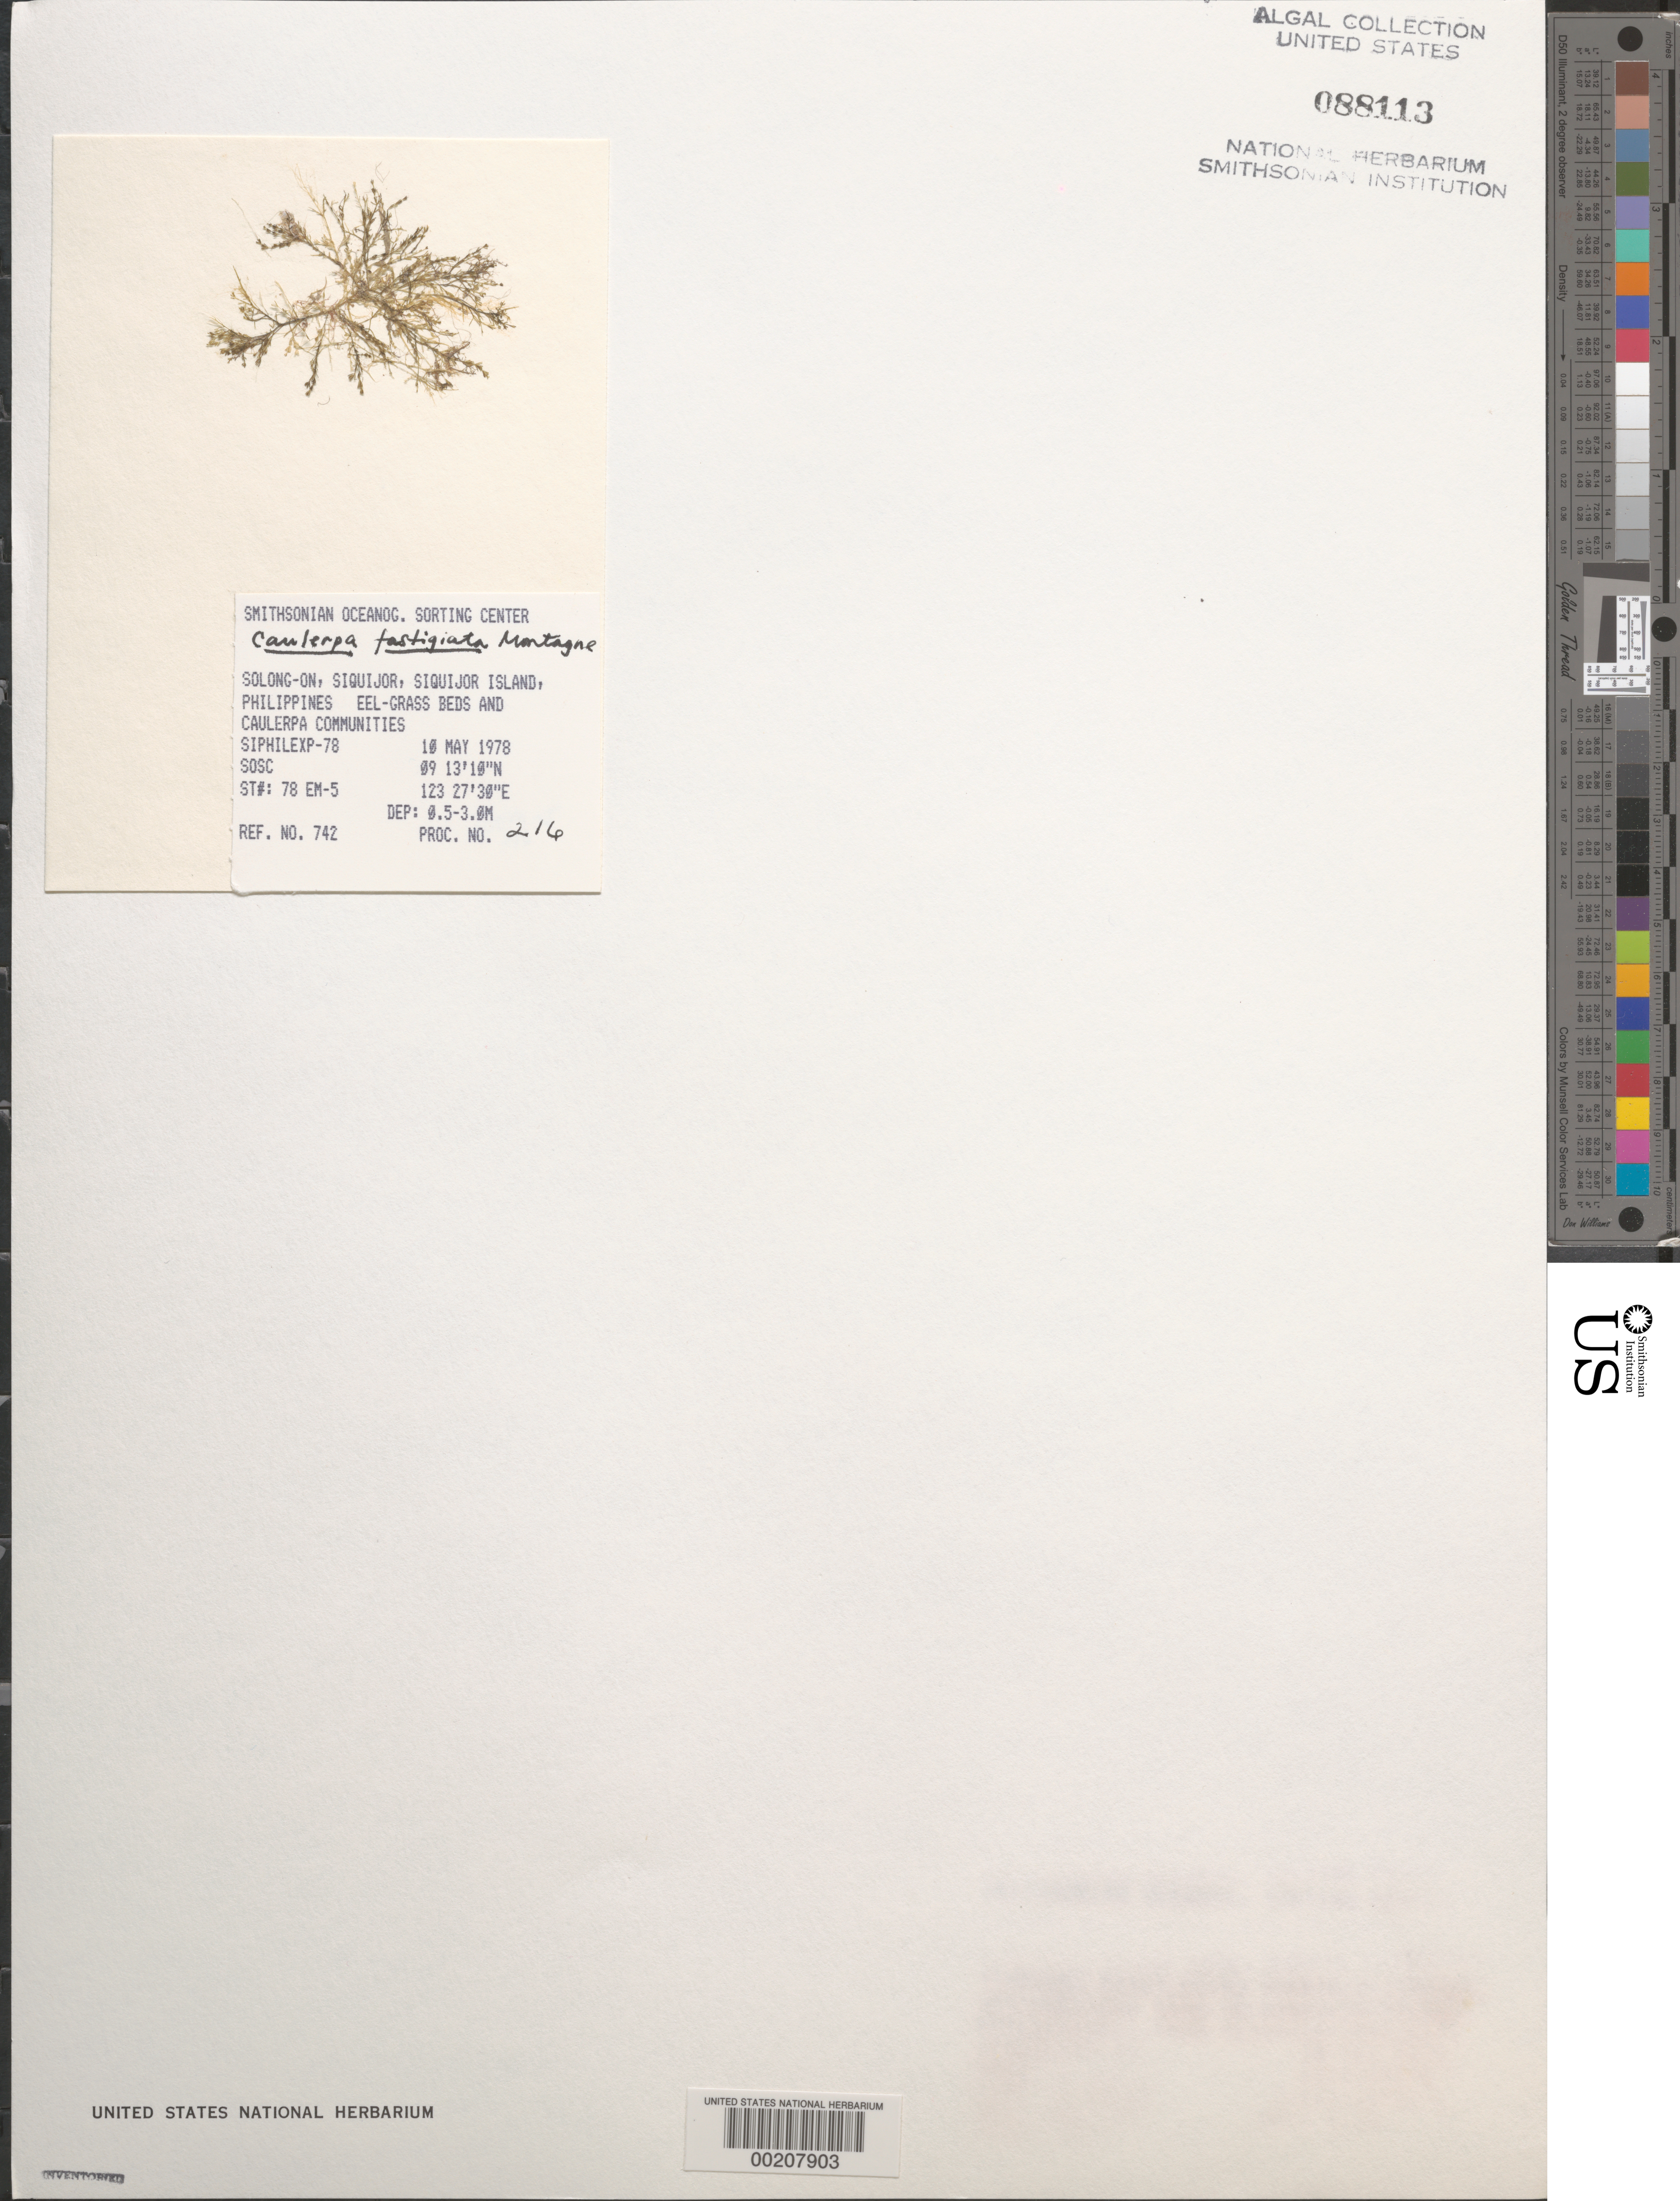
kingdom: Plantae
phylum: Chlorophyta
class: Ulvophyceae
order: Bryopsidales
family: Caulerpaceae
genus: Caulerpa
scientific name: Caulerpa fastigiata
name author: Mont.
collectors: SOSC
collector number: Station 78 Em-5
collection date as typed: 10 May 1978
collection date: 1978-05-10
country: Philippines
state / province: Central Visayas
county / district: Siquijor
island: Siquijor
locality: Solong-on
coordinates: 09 13'10"N, 123 27'30"E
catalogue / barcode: US 88113